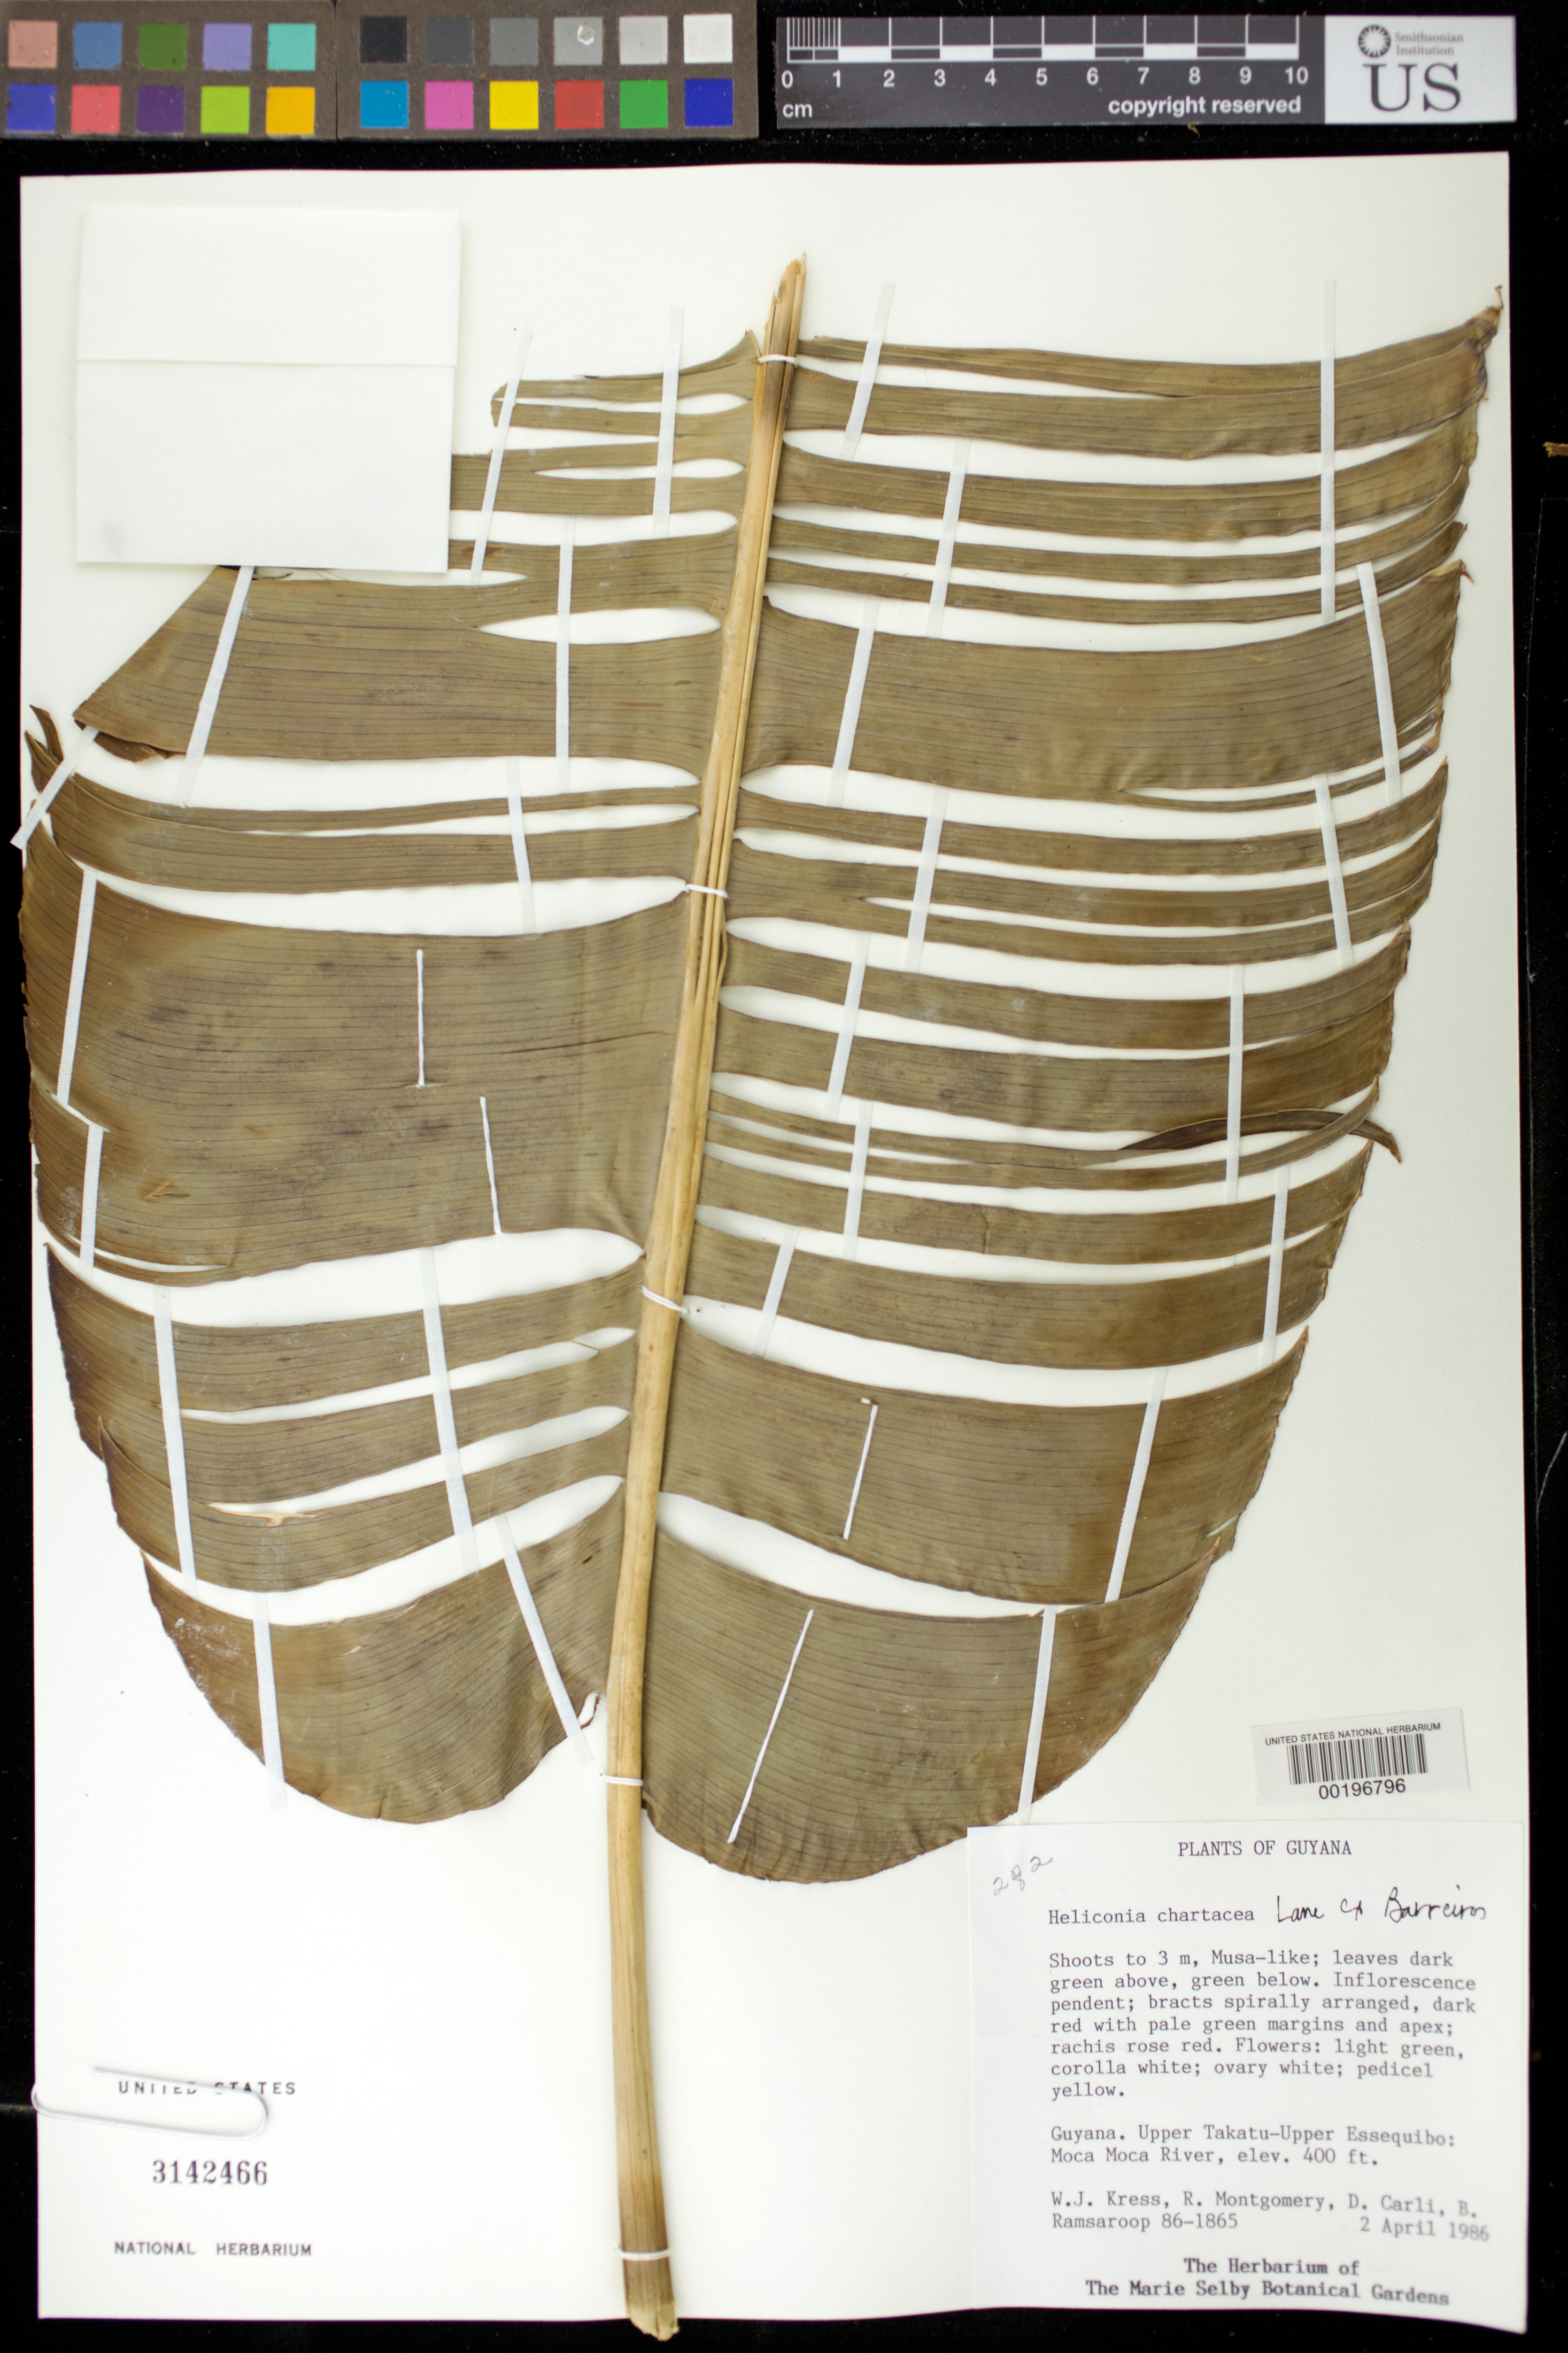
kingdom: Plantae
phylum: Tracheophyta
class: Liliopsida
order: Zingiberales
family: Heliconiaceae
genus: Heliconia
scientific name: Heliconia chartacea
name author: Lane ex Barreiros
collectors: W. J. Kress, R. Montgomery, D. Carli & B. Ramsaroop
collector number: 86-1865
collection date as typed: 02 Apr 1986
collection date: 1986-04-02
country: Guyana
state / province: U. Takutu-U. Essequibo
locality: Moca moca river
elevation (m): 122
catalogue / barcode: US 3142466